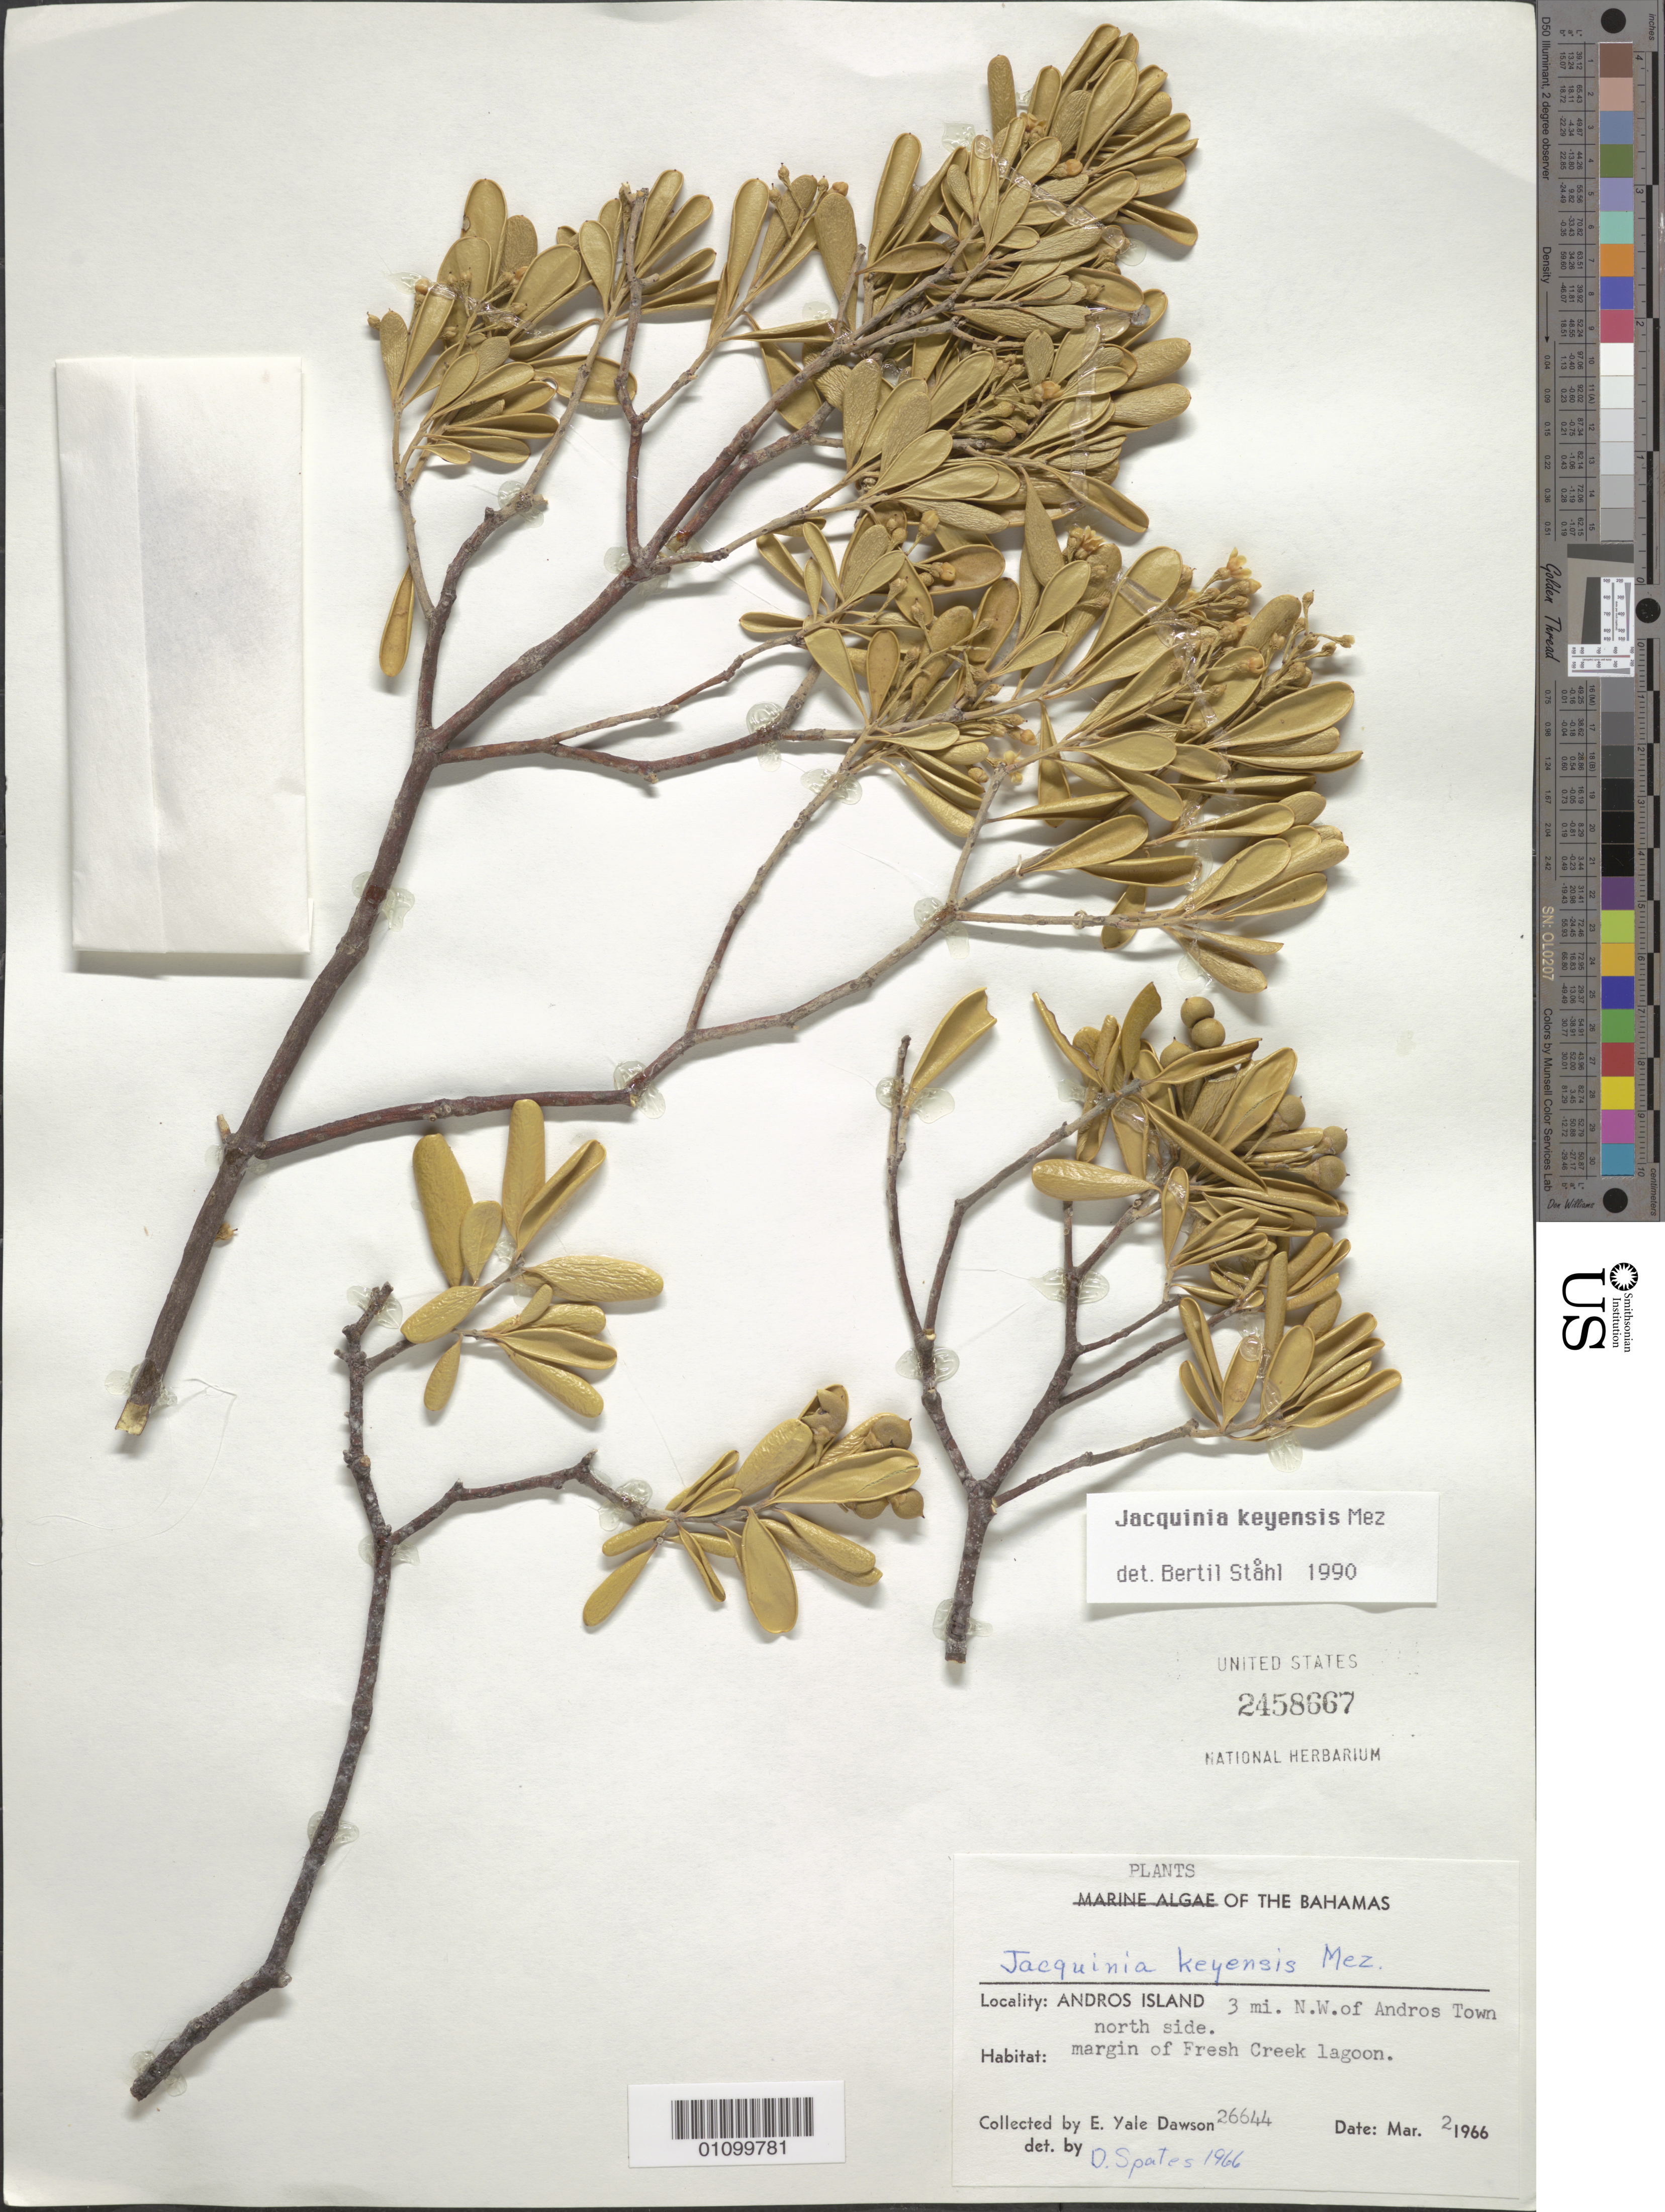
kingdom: Plantae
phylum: Tracheophyta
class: Magnoliopsida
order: Ericales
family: Primulaceae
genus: Jacquinia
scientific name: Jacquinia keyensis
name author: Mez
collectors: E. Y. Dawson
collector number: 26644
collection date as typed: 02 Mar 1966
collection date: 1966-03-02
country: Bahamas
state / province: North Andros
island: Andros I.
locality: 3 mi. NW of Andros Town N side. Margin of Fresh Creek lagoon.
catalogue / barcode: US 2458667